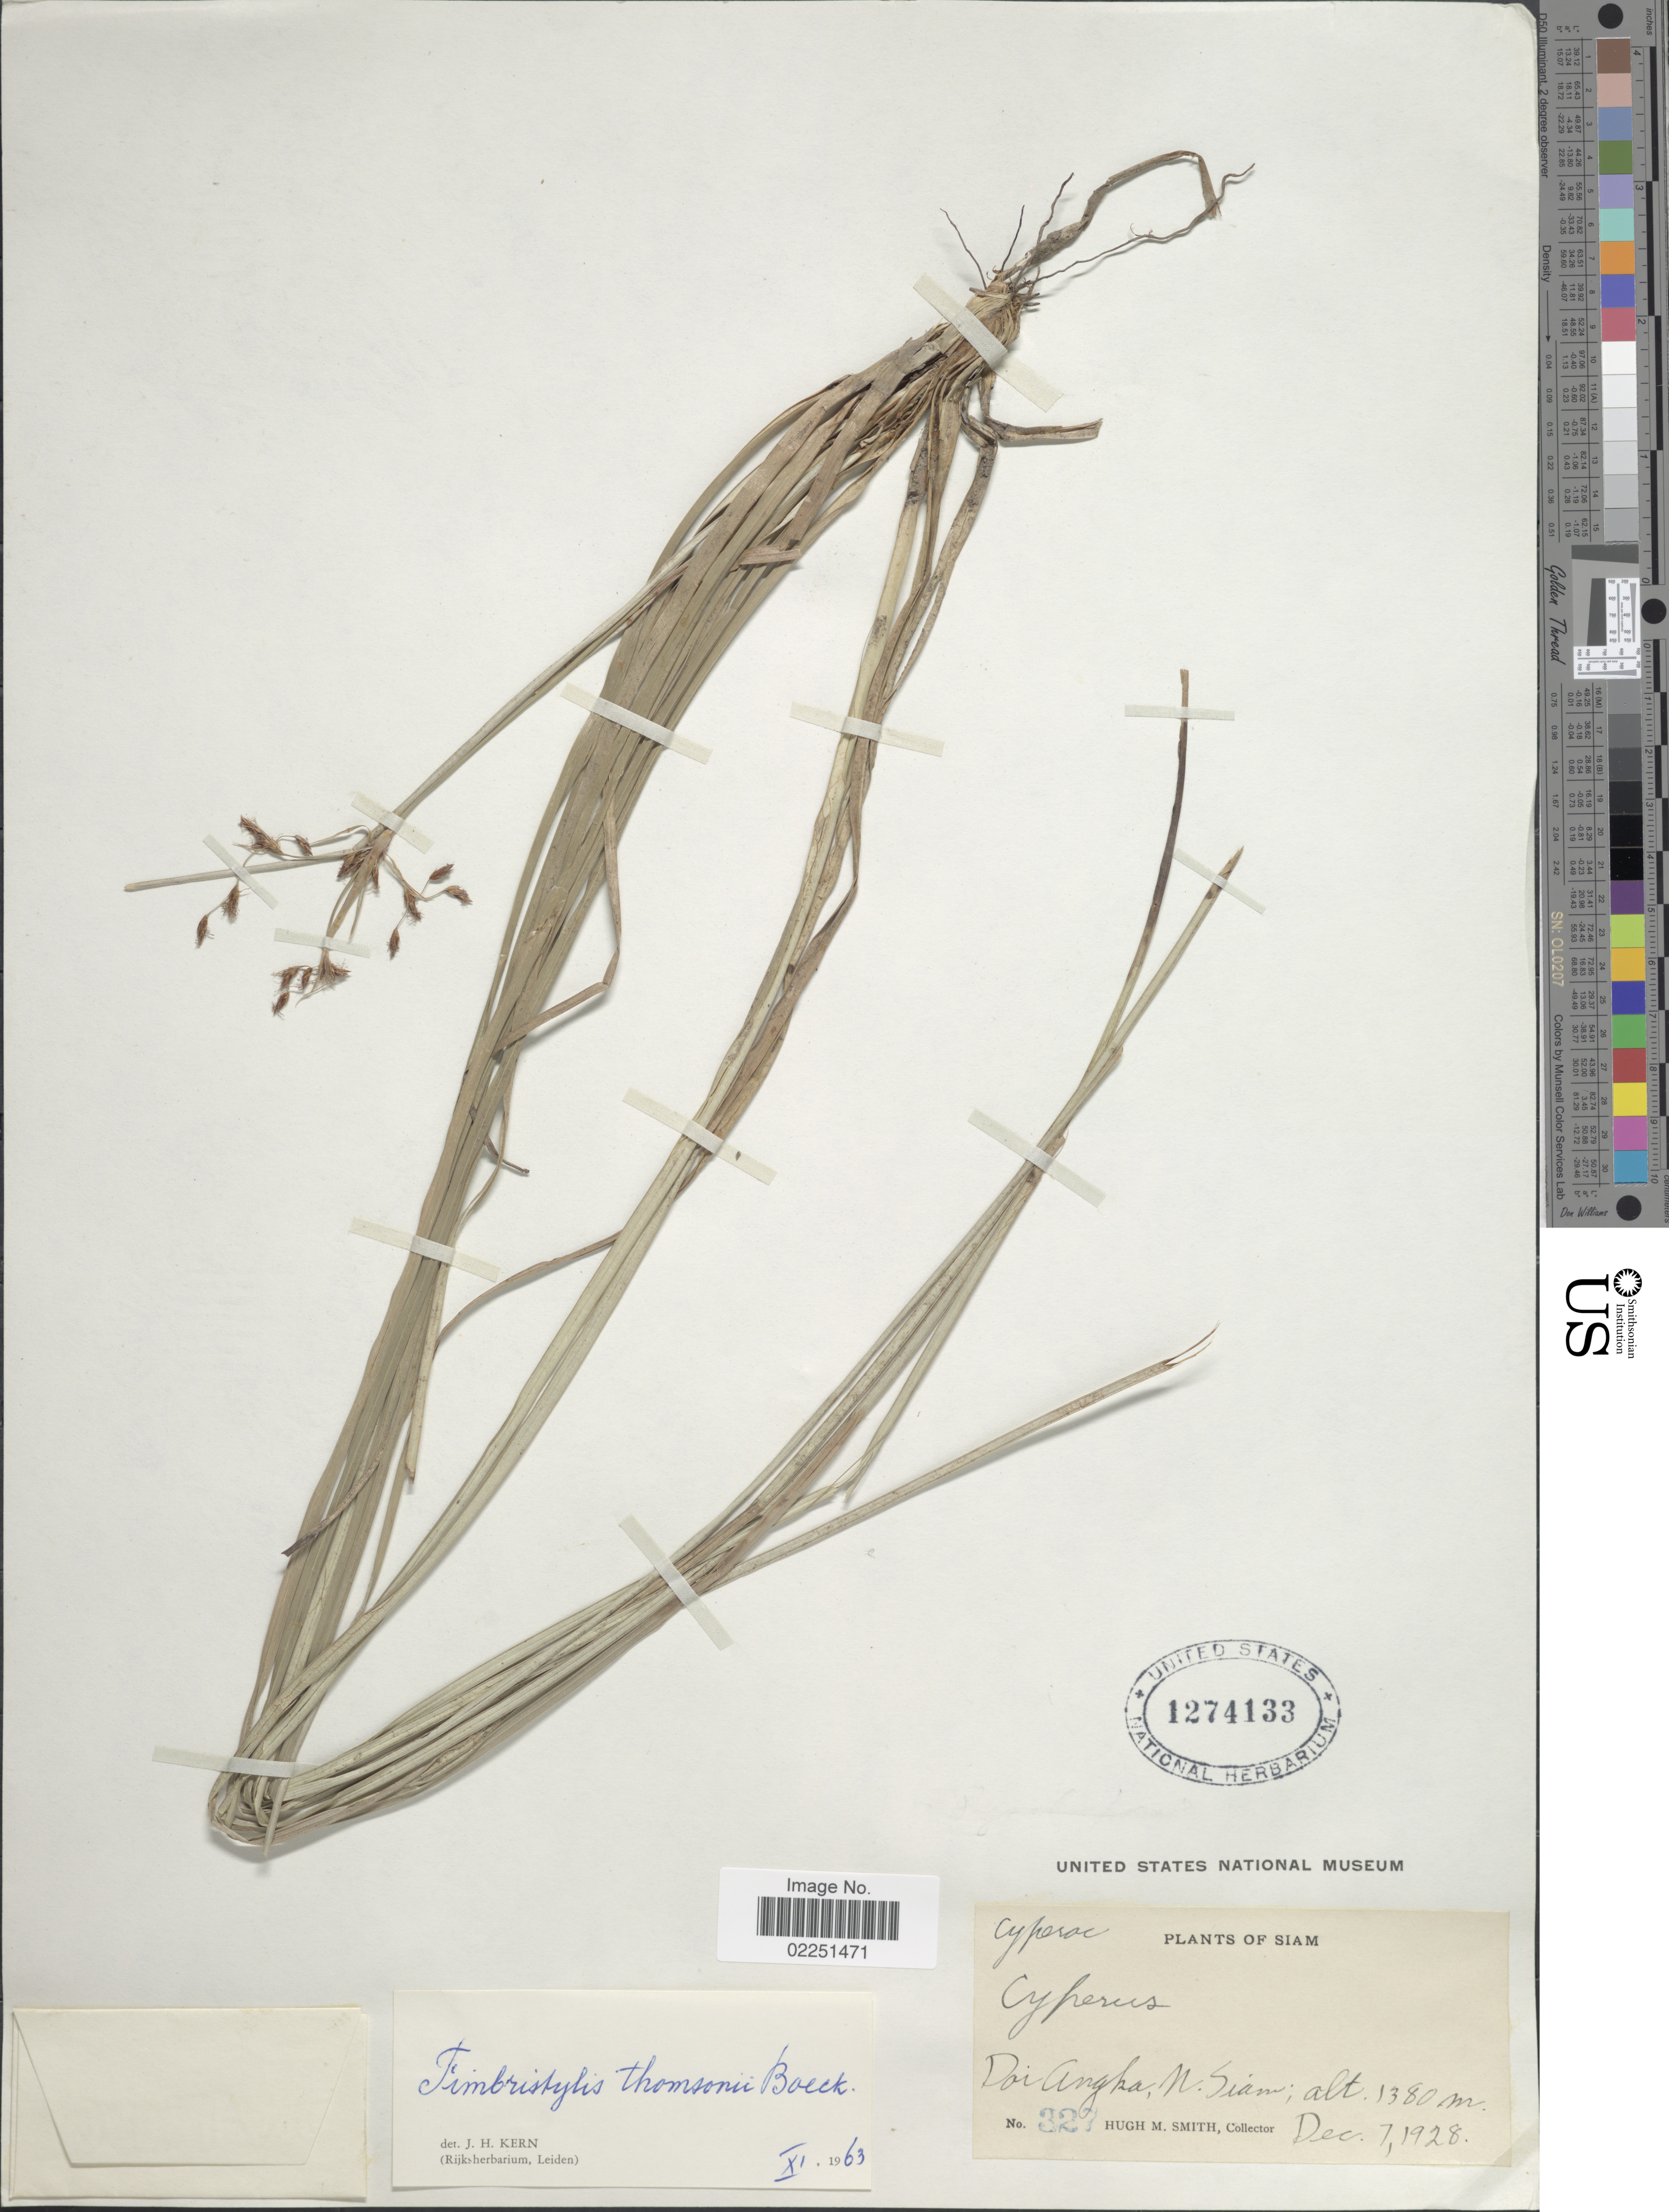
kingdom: Plantae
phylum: Tracheophyta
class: Liliopsida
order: Poales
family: Cyperaceae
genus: Fimbristylis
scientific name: Fimbristylis thomsonii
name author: Boeckeler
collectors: H. M. Smith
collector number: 327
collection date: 1928-12-07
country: Thailand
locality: Siam, Doi Angka, N. Siam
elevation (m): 1380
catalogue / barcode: US 1274133